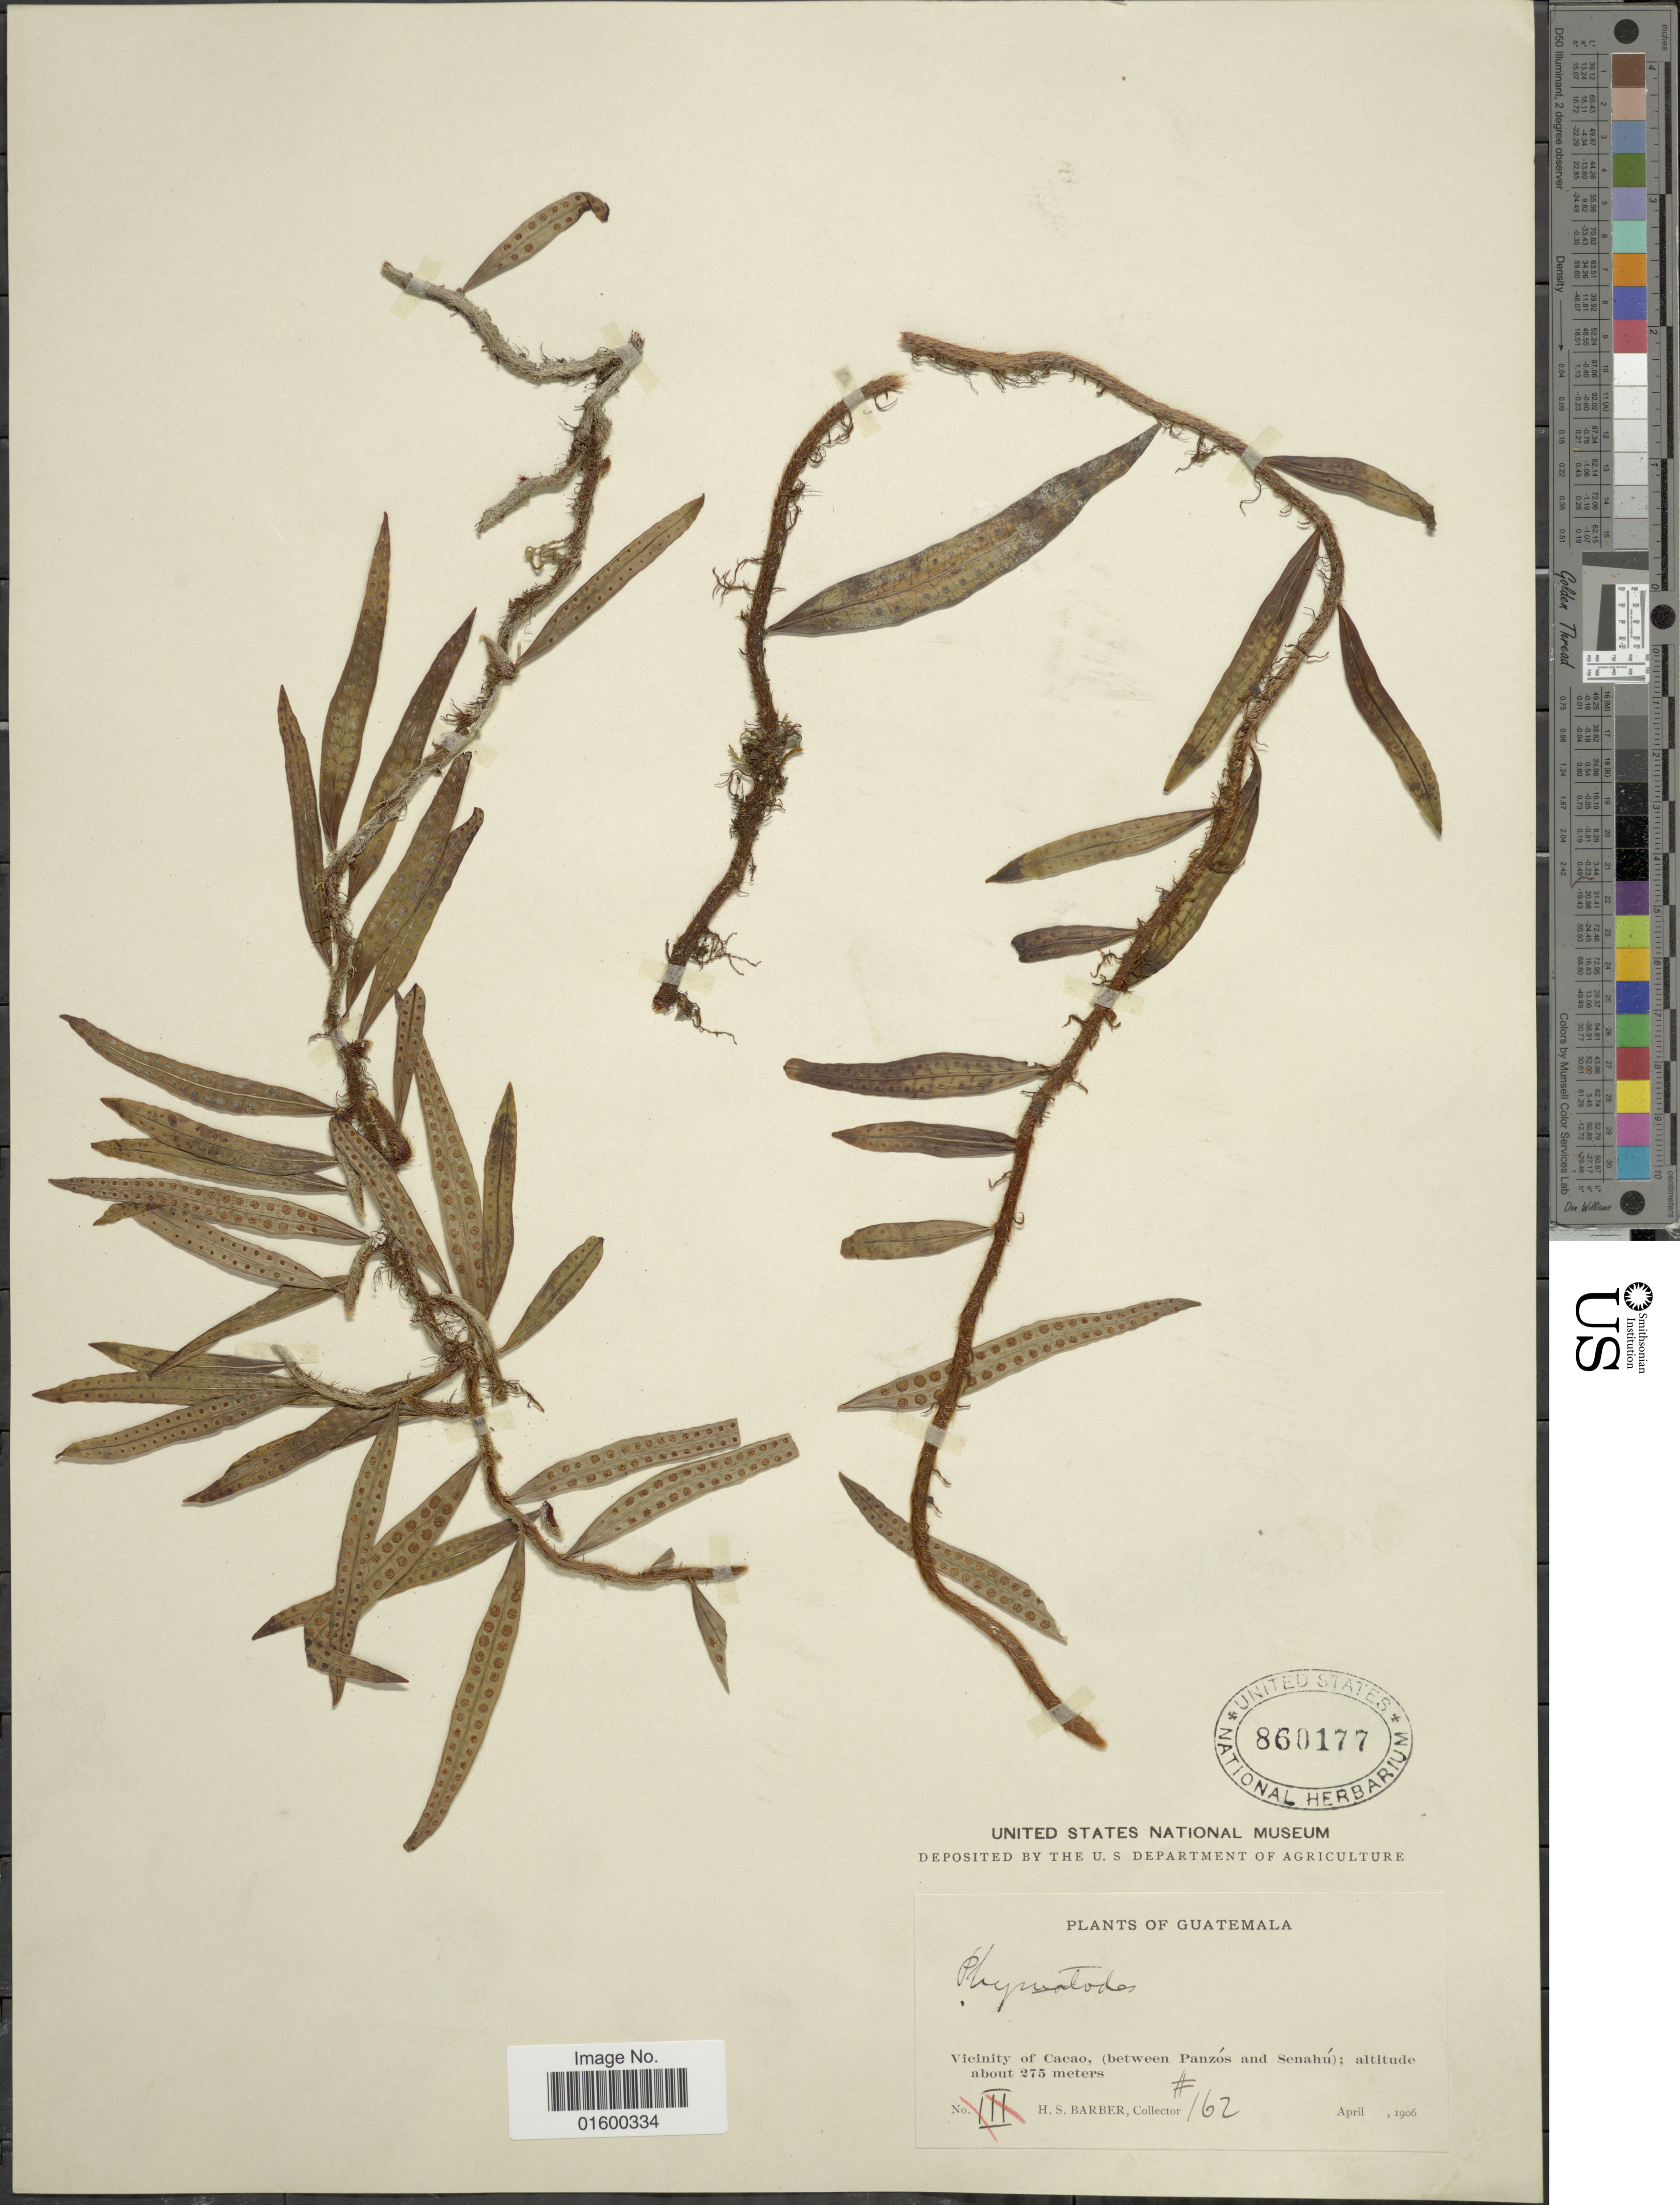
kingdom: Plantae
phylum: Tracheophyta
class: Polypodiopsida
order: Polypodiales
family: Polypodiaceae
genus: Microgramma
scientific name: Microgramma lycopodioides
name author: (L.) Copel.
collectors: H. Barber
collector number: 162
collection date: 1906-04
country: Guatemala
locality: Vicinity of Cacao, between Panzos and Senahu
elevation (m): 275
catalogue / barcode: US 860177